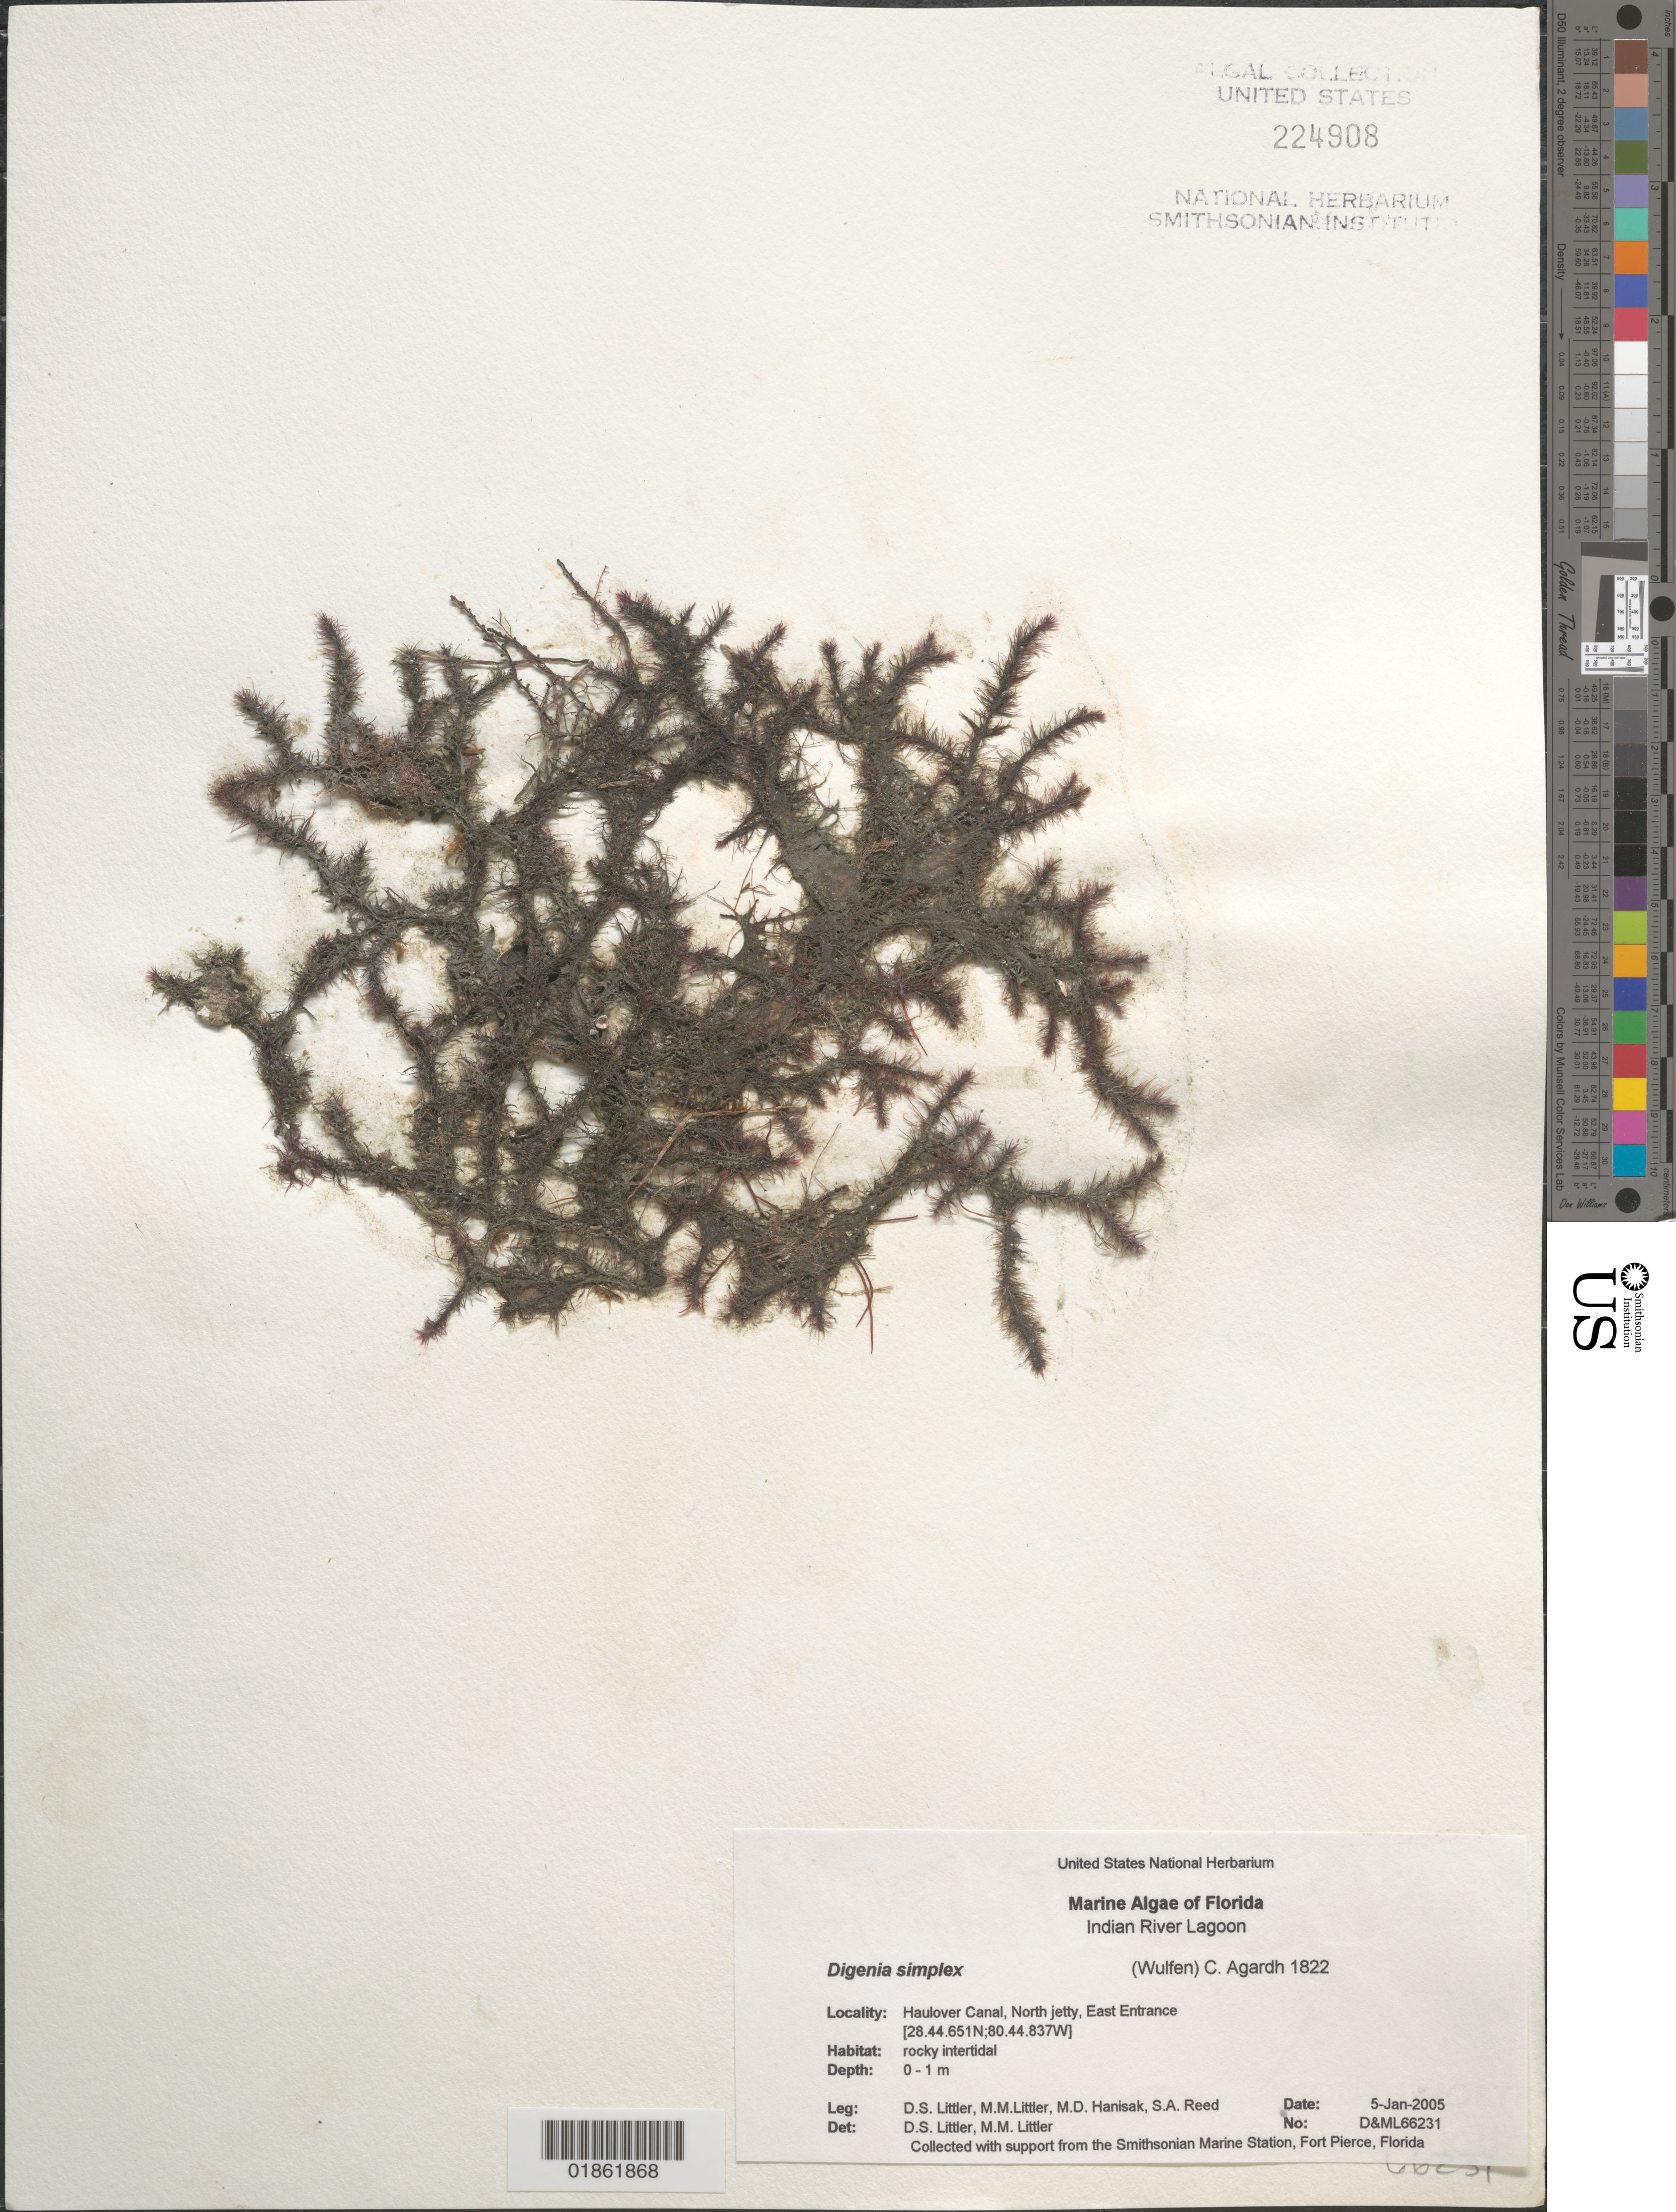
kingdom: Plantae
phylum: Rhodophyta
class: Florideophyceae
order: Ceramiales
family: Rhodomelaceae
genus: Digenea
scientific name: Digenea simplex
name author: (Wulfen) C. Agardh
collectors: D. S. Littler, M. M. Littler & M. Hanisak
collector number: D&ML 66231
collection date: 2004-12-31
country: United States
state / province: Florida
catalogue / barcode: US 224908